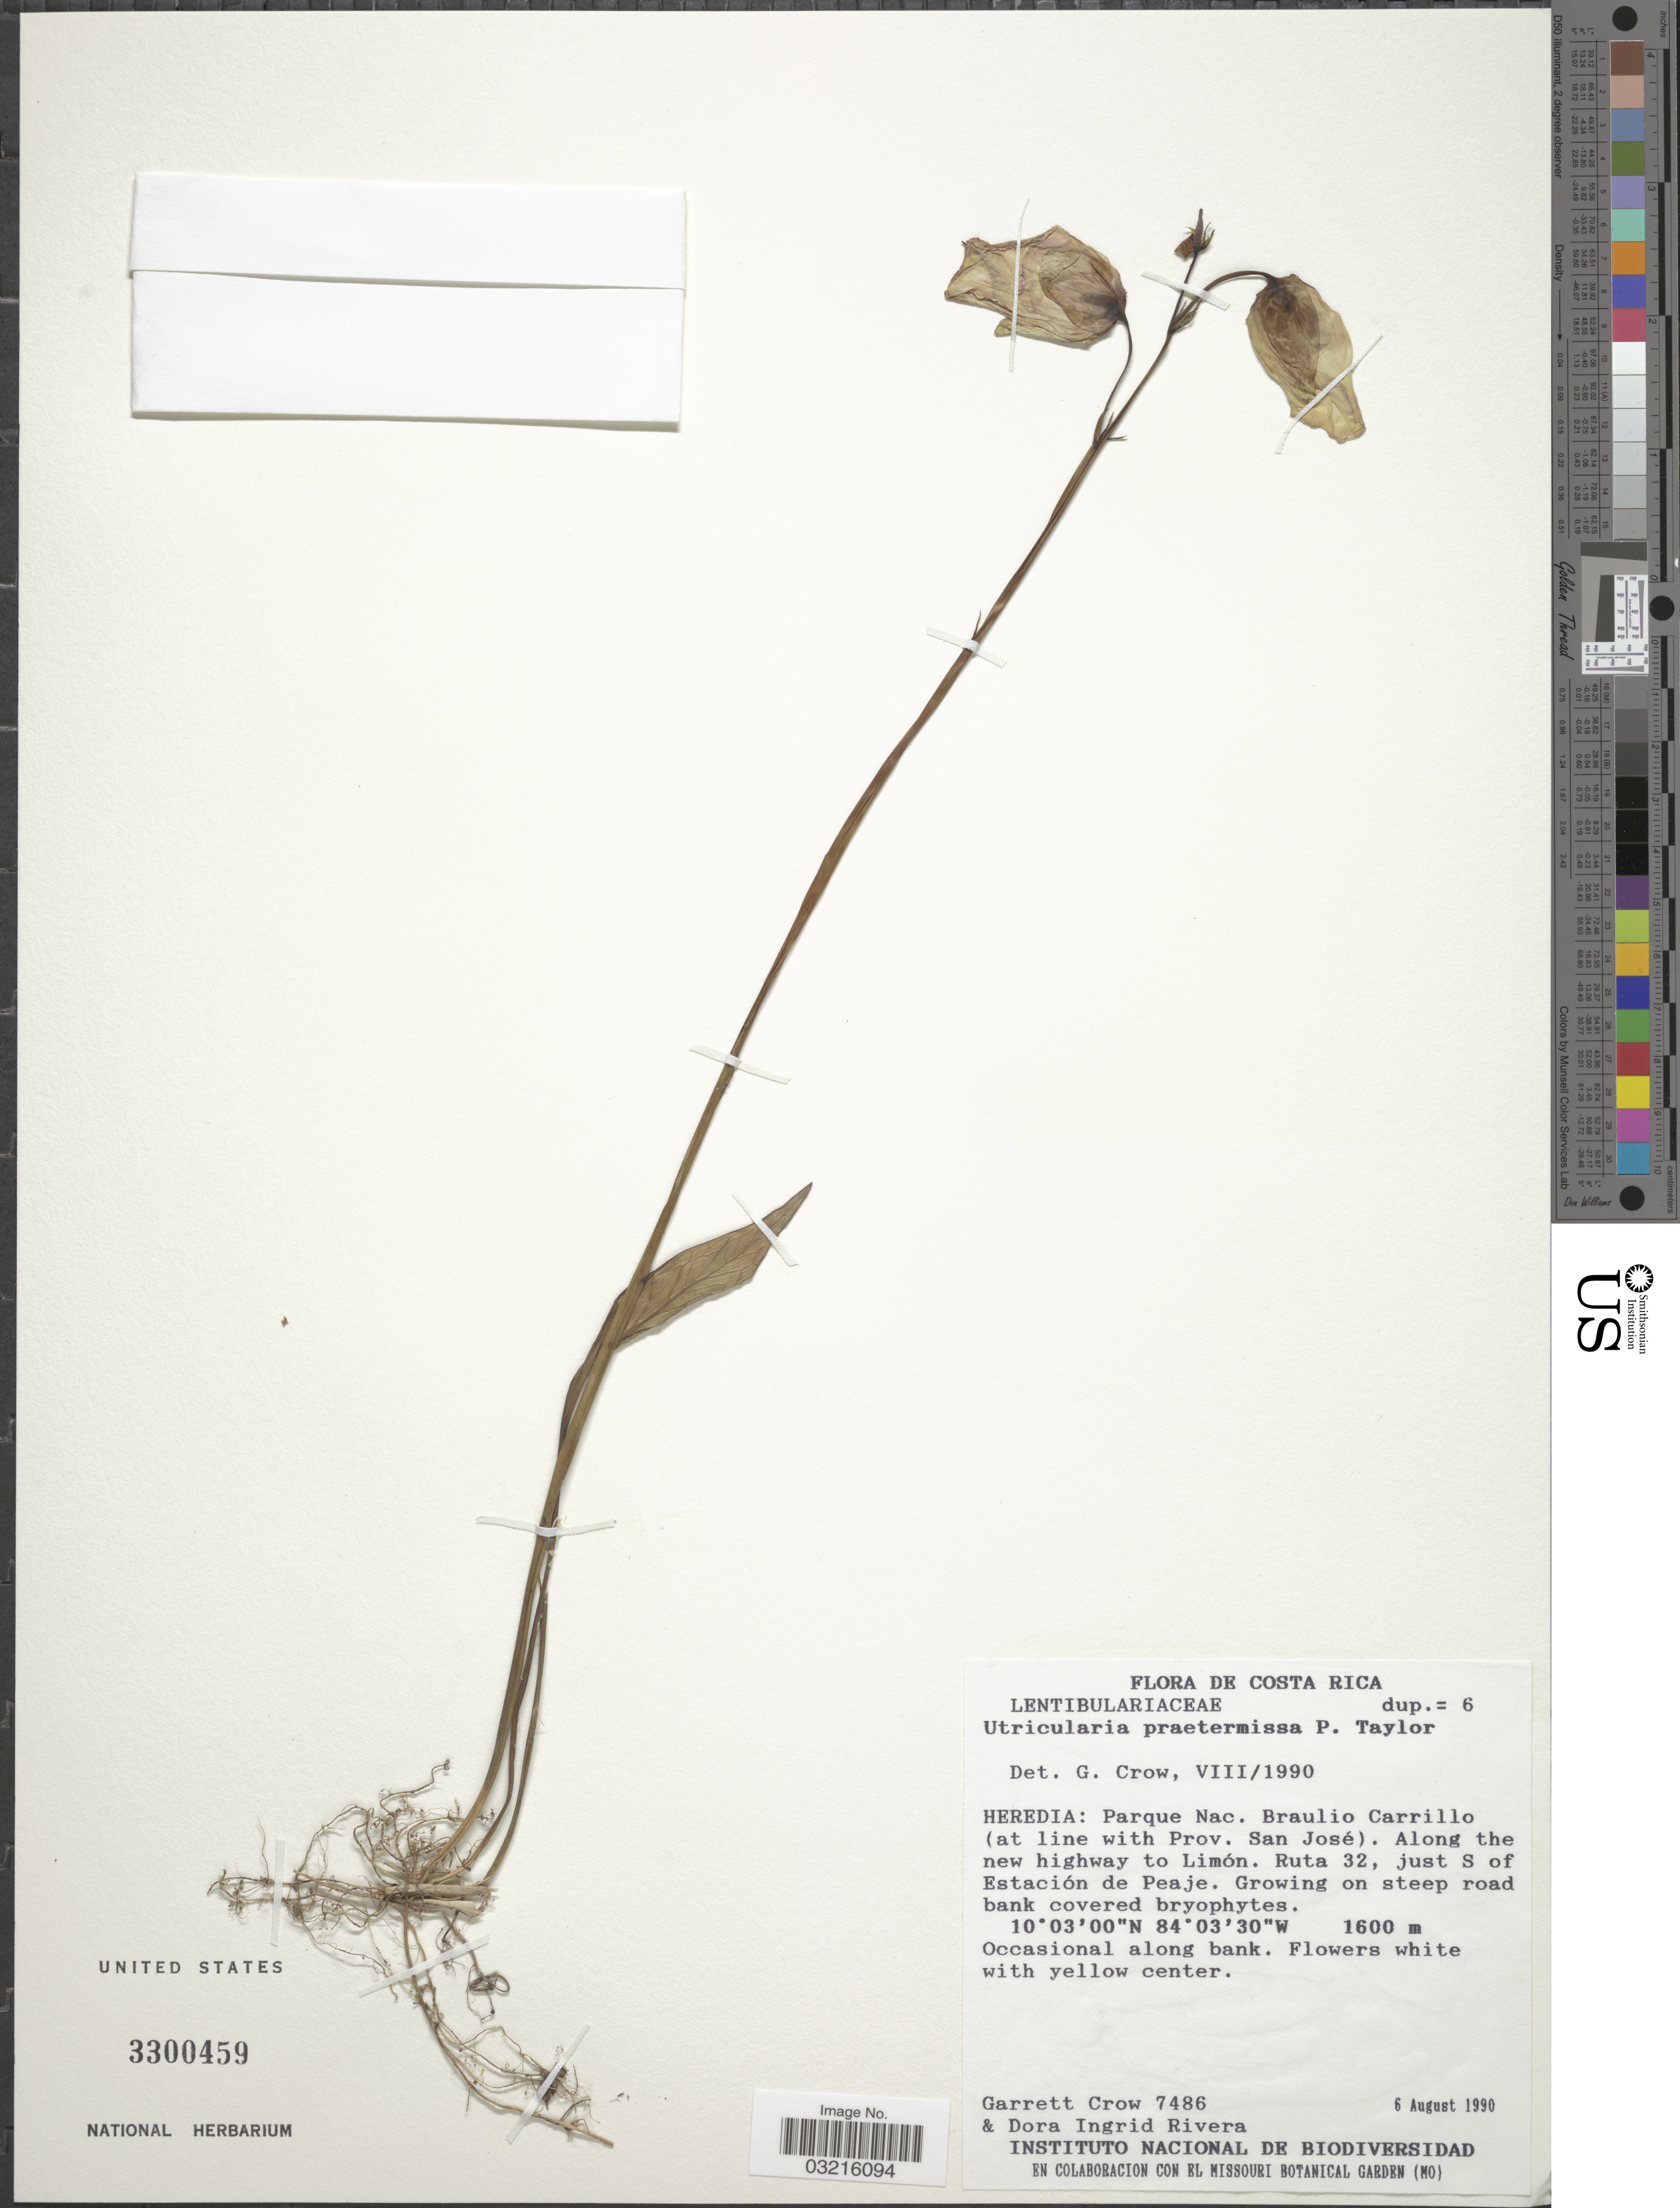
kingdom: Plantae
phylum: Tracheophyta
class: Magnoliopsida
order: Lamiales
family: Lentibulariaceae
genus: Utricularia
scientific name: Utricularia praetermissa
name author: P. Taylor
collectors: G. E. Crow & D. I. Rivera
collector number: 7486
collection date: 1990-08-06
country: Costa Rica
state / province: Heredia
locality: Parque Nac. Braulio Carrillo (at line with Prov. San José). Along the new highway to Limón. Ruta 32, just S of Estación de Peaje.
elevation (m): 1600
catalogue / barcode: US 3300459